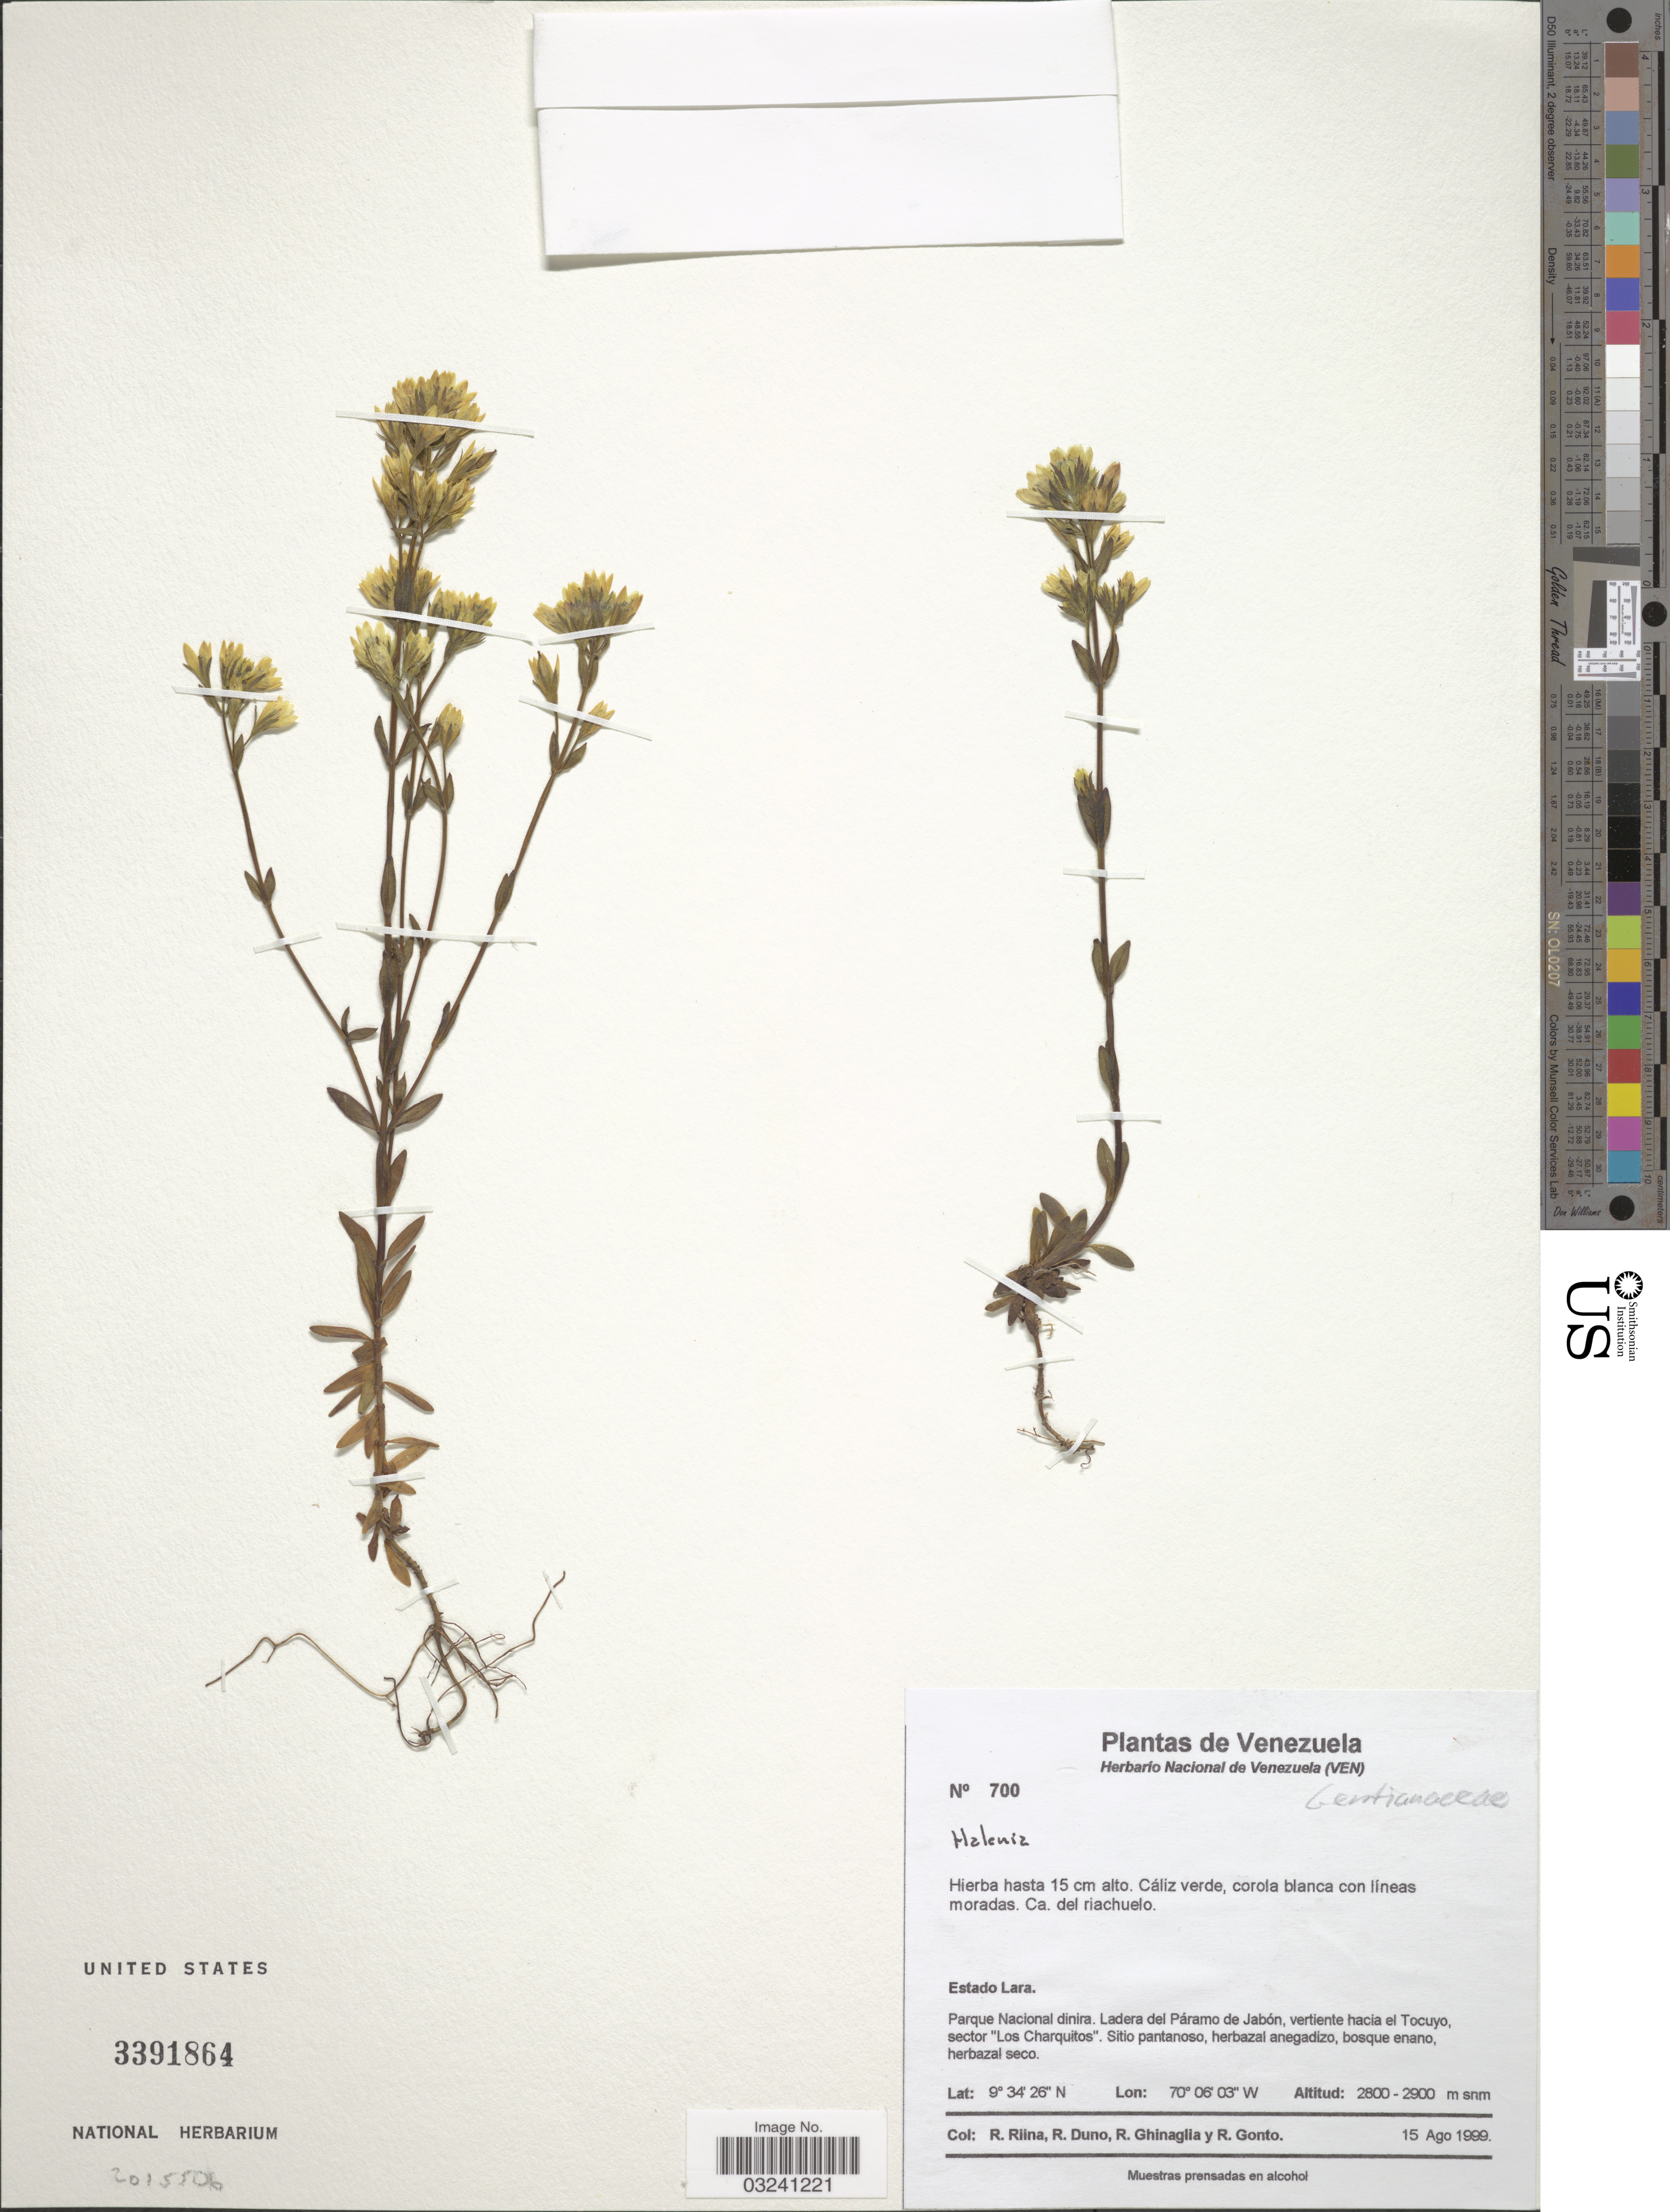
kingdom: Plantae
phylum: Tracheophyta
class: Magnoliopsida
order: Gentianales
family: Gentianaceae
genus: Helia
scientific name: Helia sp.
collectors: R. Riina, R. Duno, R. Ghinaglia & R. Gonto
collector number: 700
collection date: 1999-08-15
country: Venezuela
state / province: Lara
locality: Parque Nacional dinira, Ladera del Páramo de Jabón, vertiente hacia el Tocuyo, sector, "Los Charquitos".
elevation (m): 2800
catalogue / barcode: US 3391864